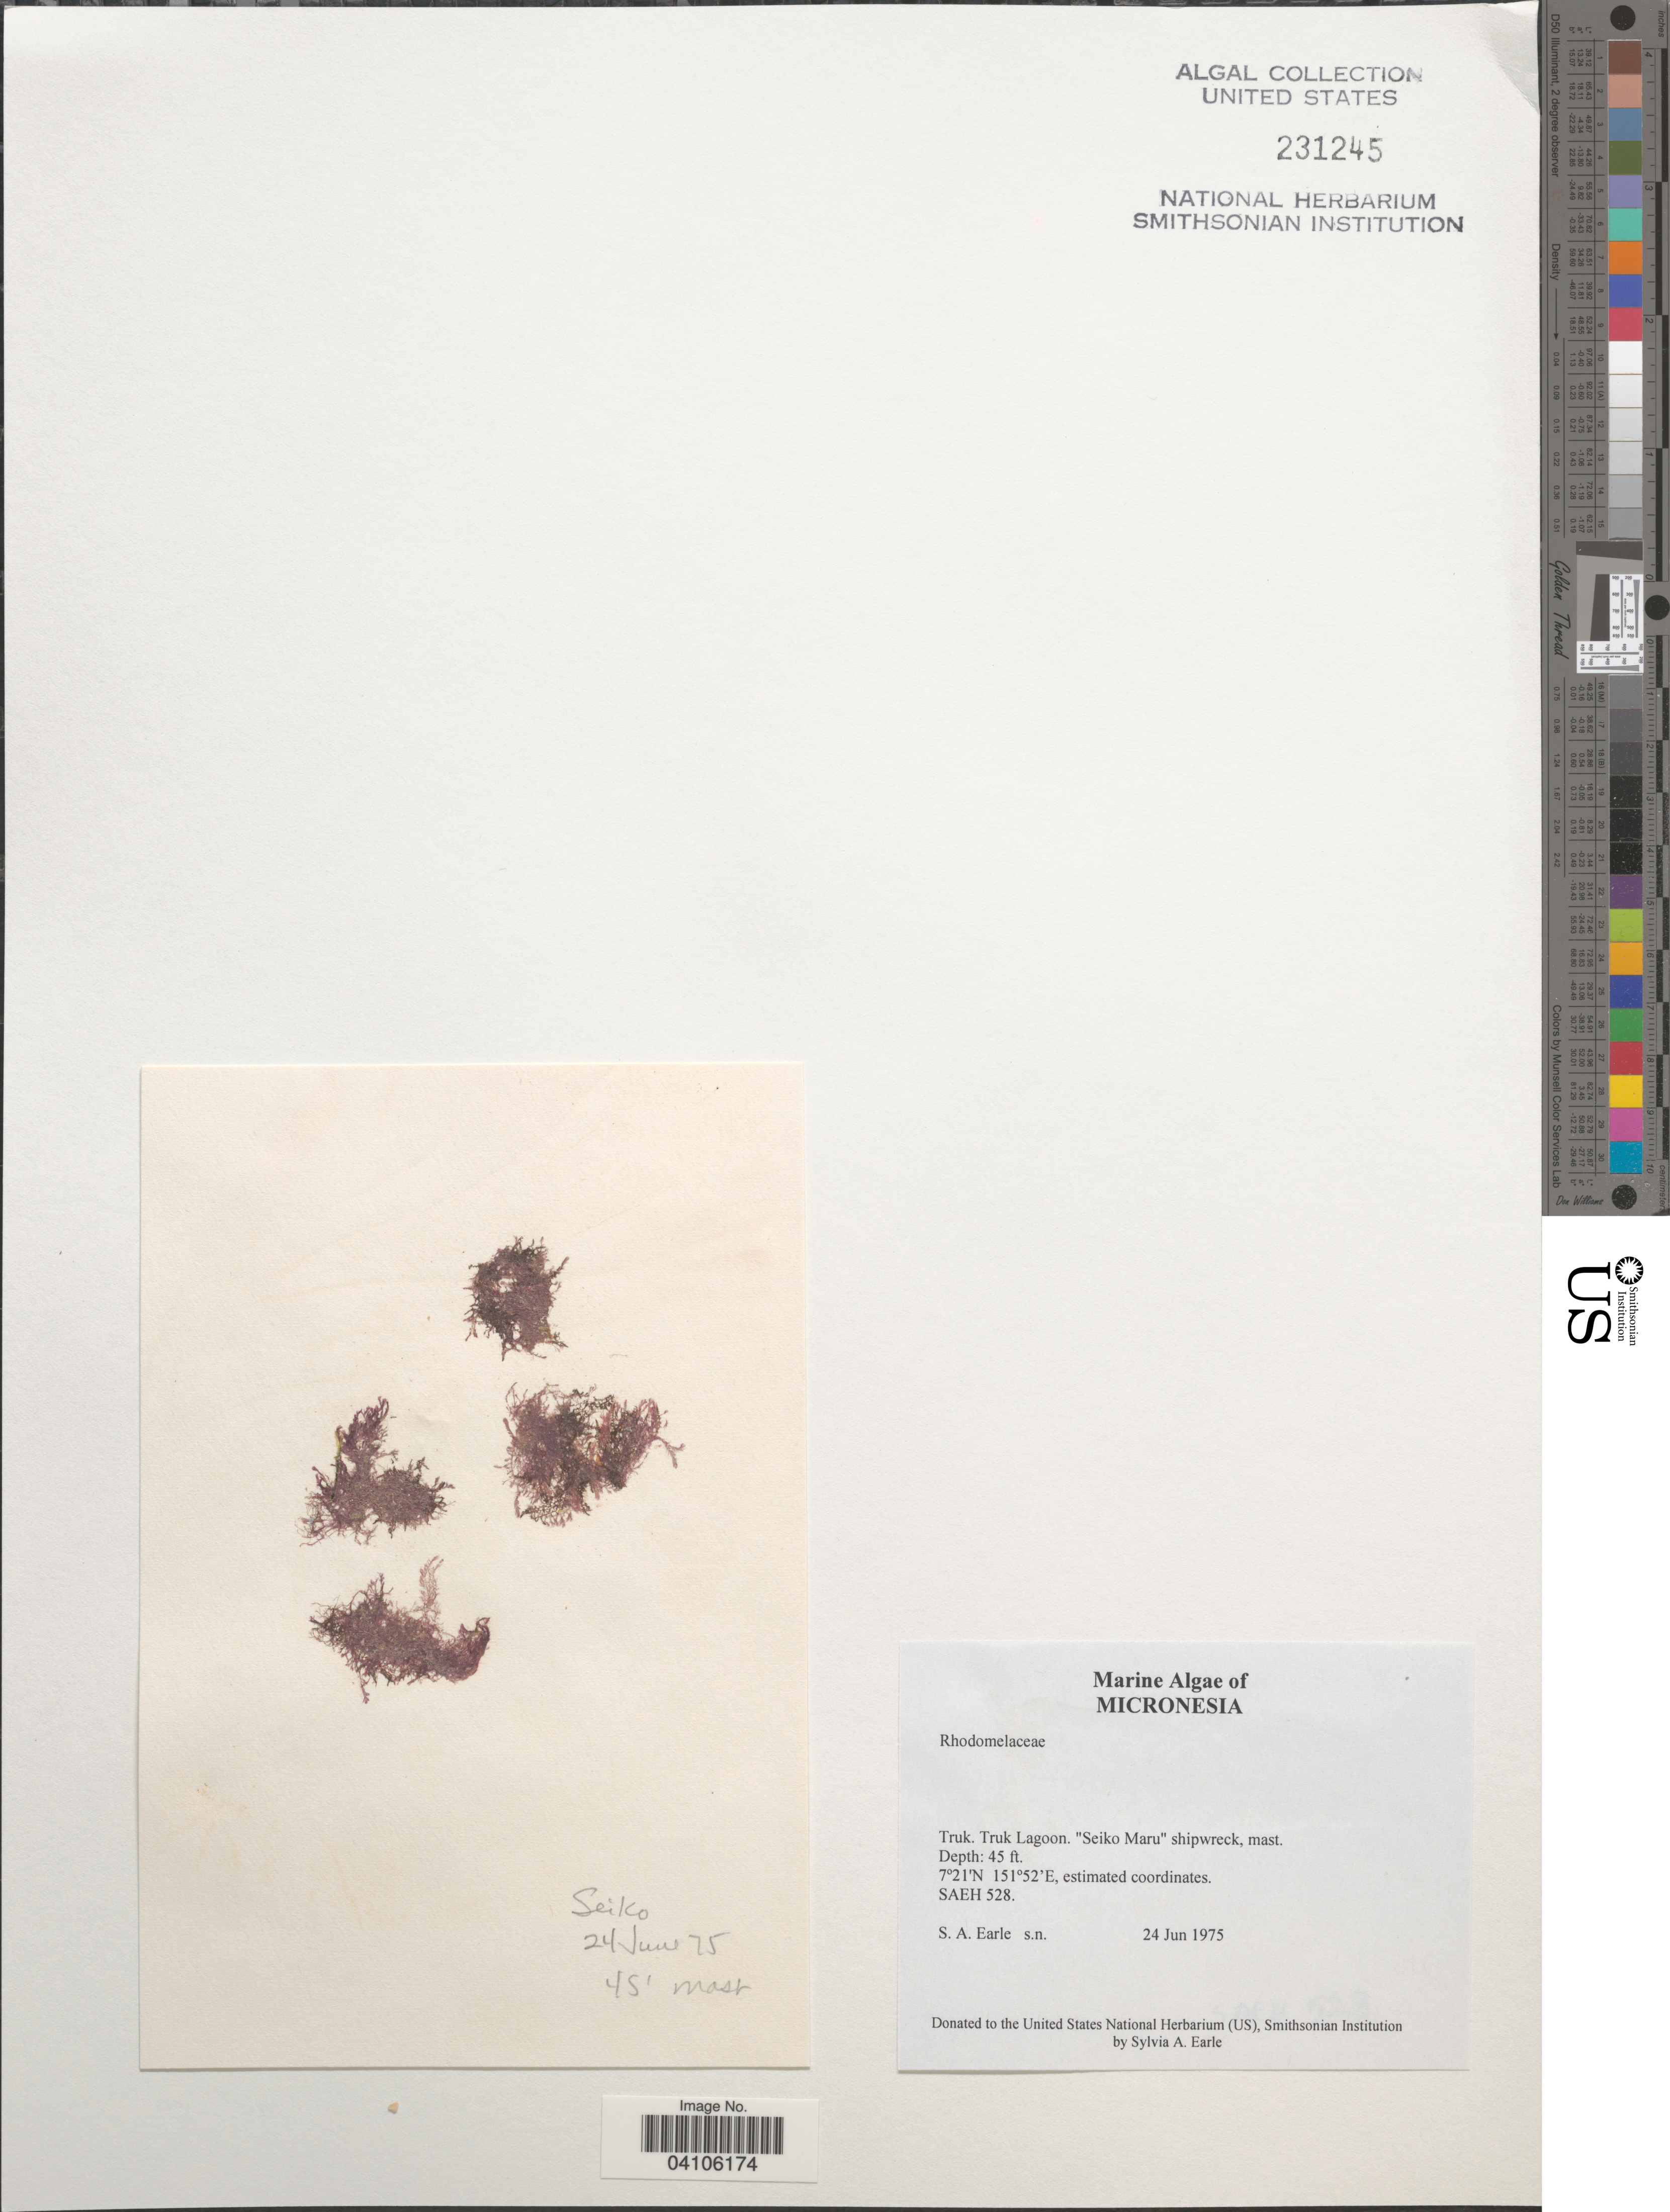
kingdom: Plantae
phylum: Rhodophyta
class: Florideophyceae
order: Ceramiales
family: Rhodomelaceae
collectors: S. A. Earle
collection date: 1975-06-24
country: Micronesia, Federated States of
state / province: Truk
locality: Truk Lagoon. "Seiko Maru" shipwreck, mast. SAEH 528.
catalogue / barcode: US 231245